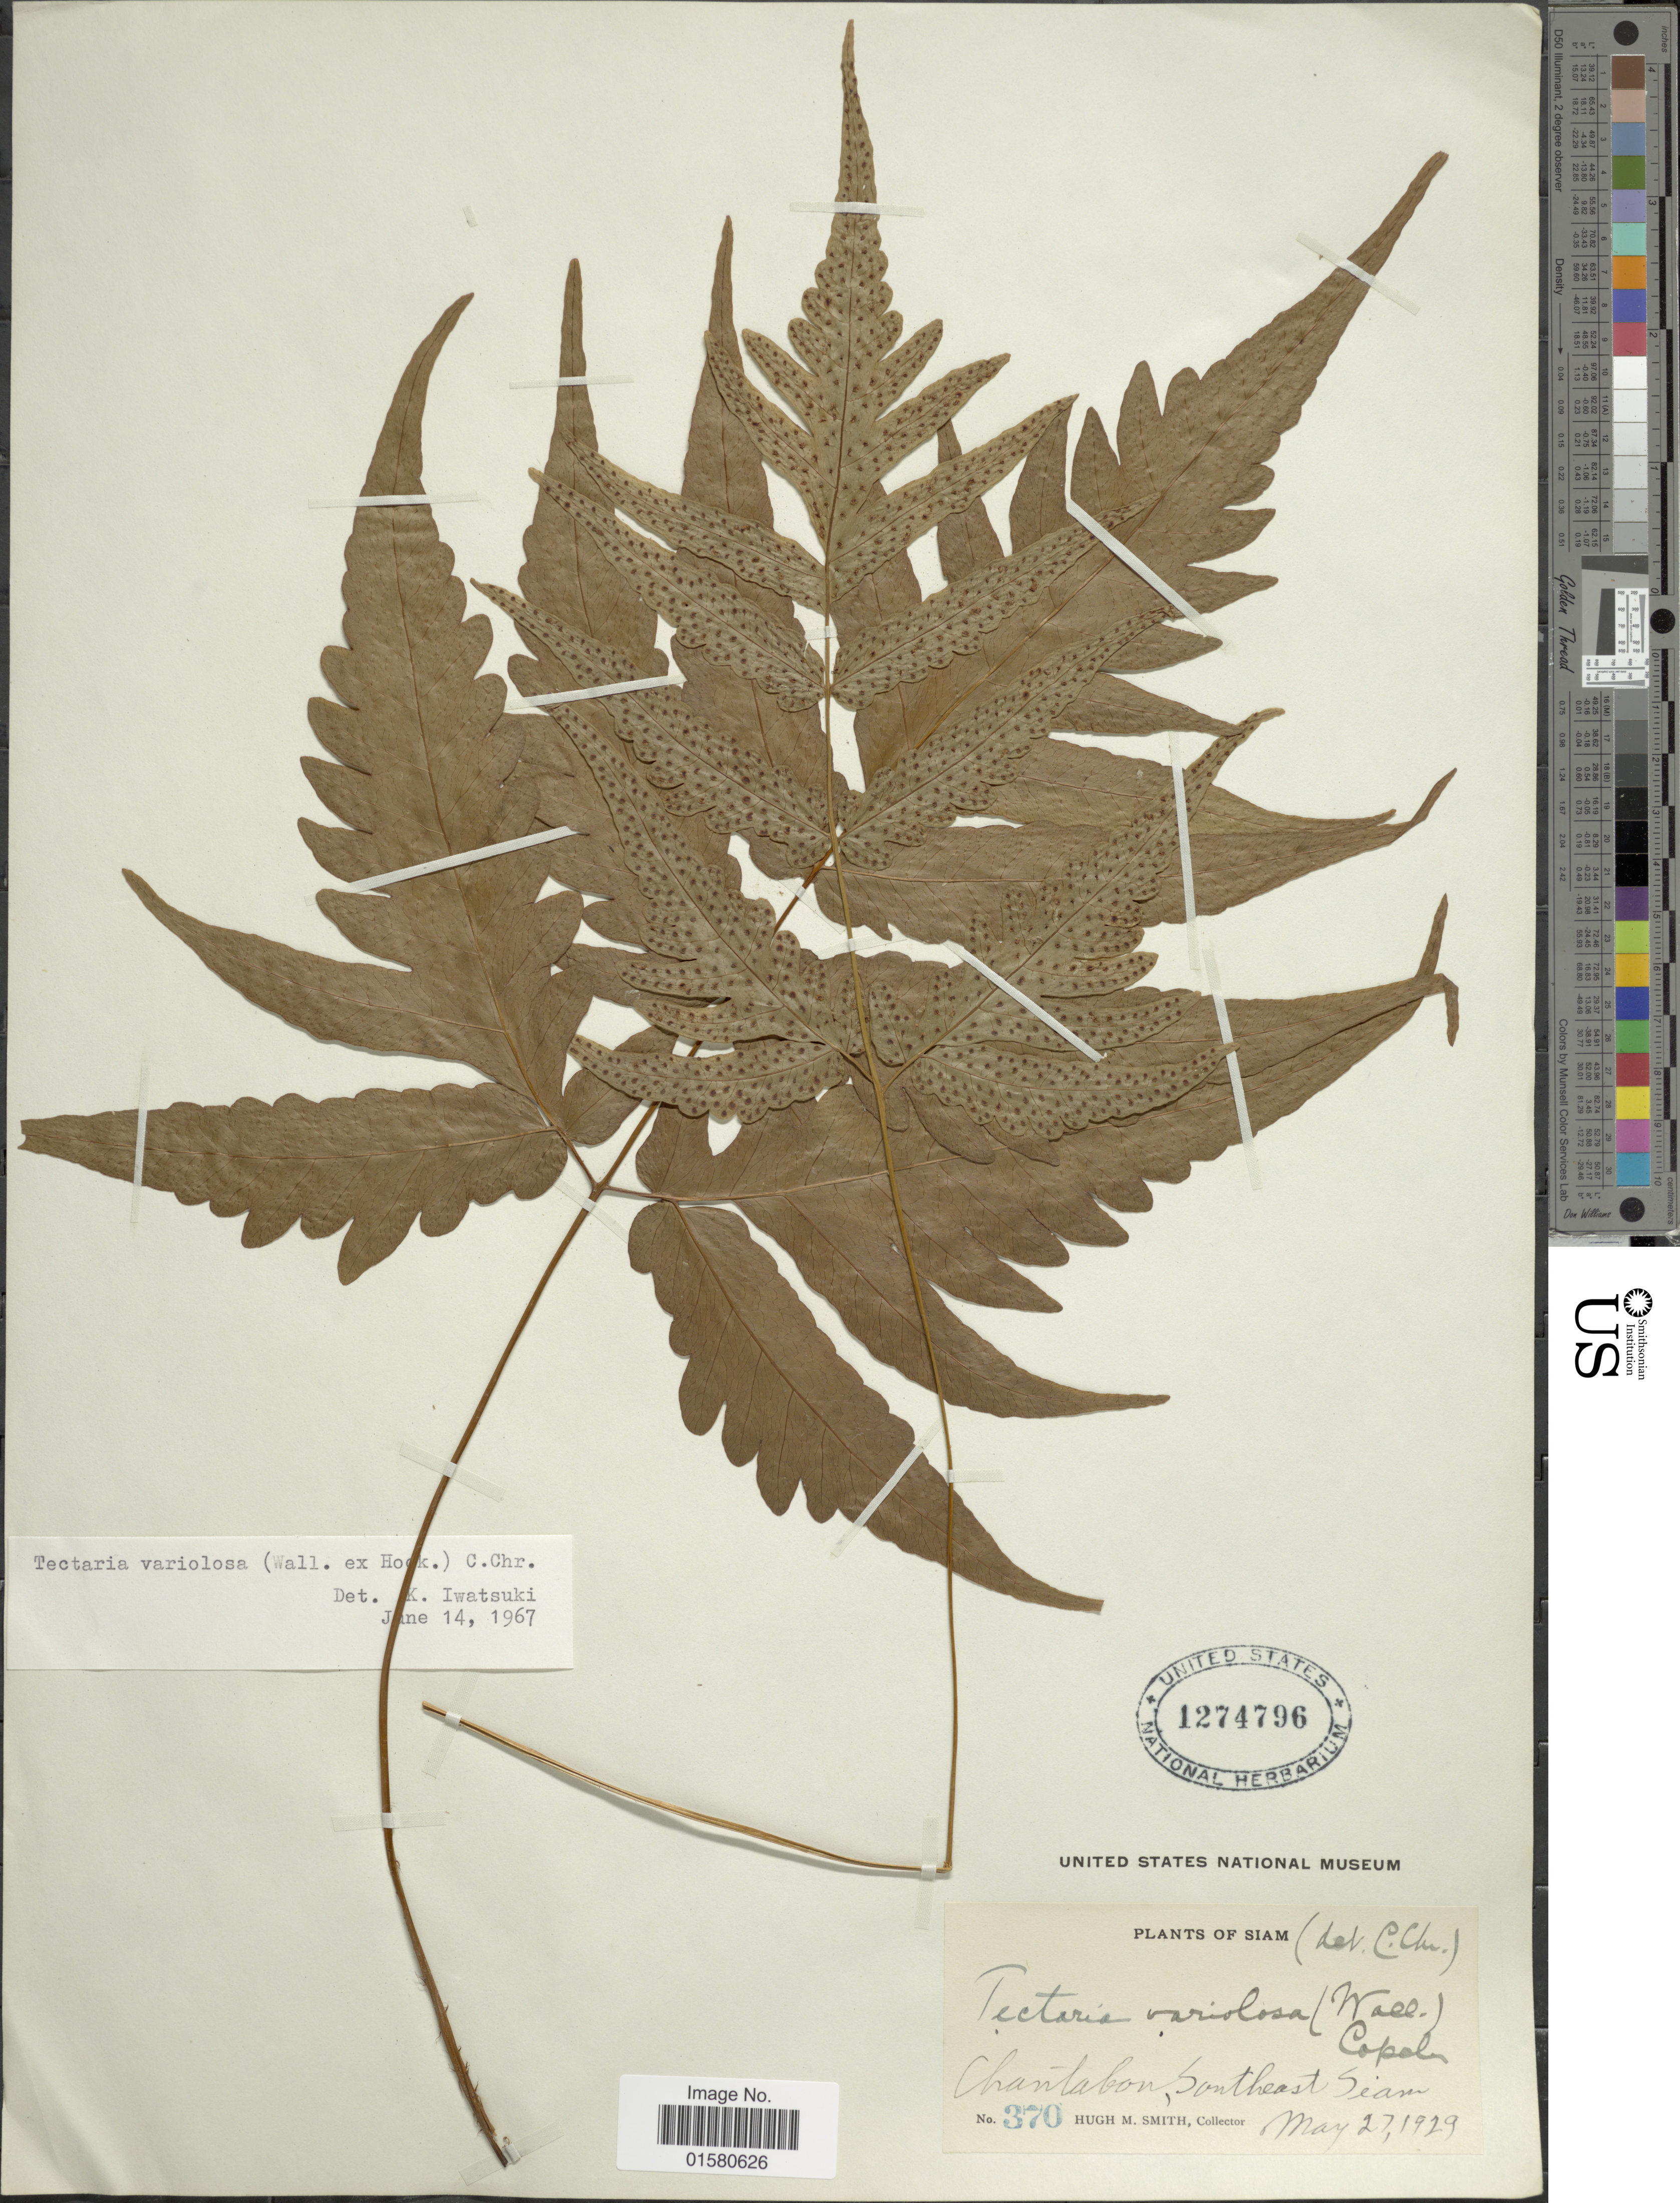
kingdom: Plantae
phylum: Tracheophyta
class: Polypodiopsida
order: Polypodiales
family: Tectariaceae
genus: Tectaria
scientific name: Tectaria variolosa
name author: (Wall. ex Hook.) C. Chr.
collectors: H. M. Smith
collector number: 370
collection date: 1929-05-27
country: Thailand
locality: Siam. Chantabon, Southeast Siam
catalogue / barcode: US 1274796